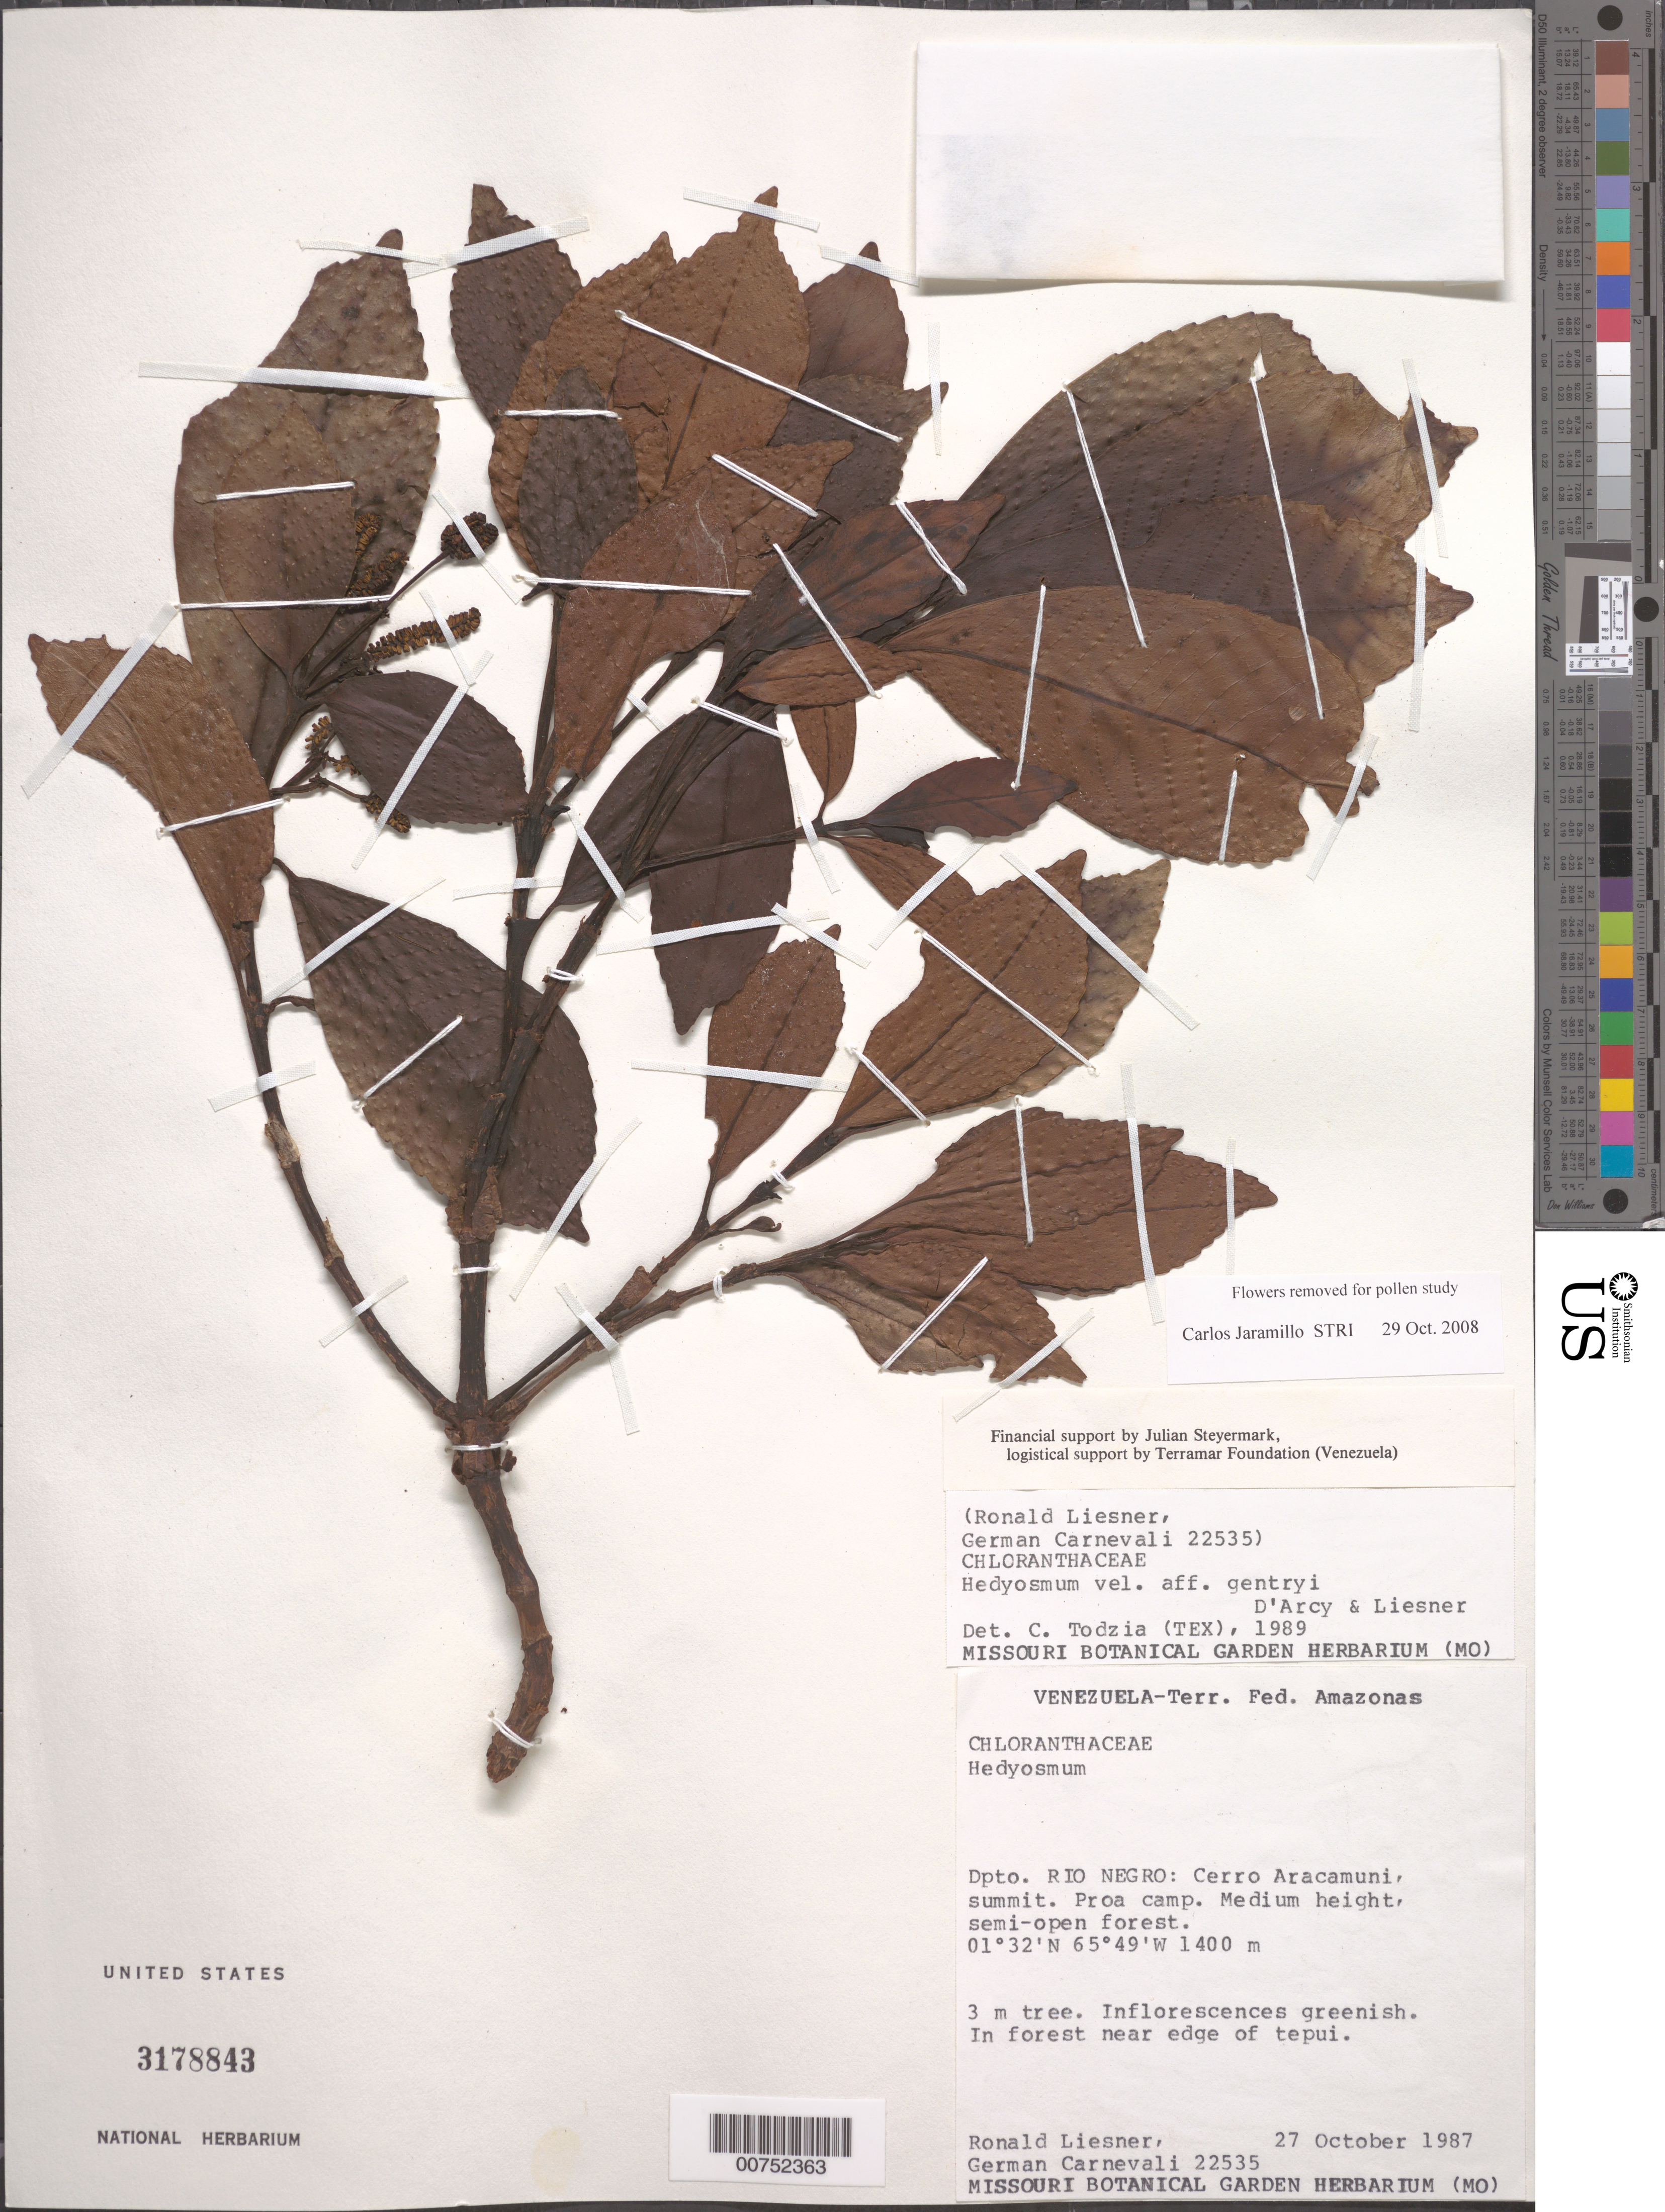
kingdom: Plantae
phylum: Tracheophyta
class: Magnoliopsida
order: Chloranthales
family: Chloranthaceae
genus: Hedyosmum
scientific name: Hedyosmum gentryi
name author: D'Arcy & Liesner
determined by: Todzia, C. A., (TEX), University of Texas Austin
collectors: R. L. Liesner & G. Carnevali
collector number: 22535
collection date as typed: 27-Oct-87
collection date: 1987-10-27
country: Venezuela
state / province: Amazonas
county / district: Río Negro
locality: Cerro Aracamuni, summit; Proa camp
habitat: Medium height semi-open forest; near edge of tepui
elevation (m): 1400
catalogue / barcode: US 3178843